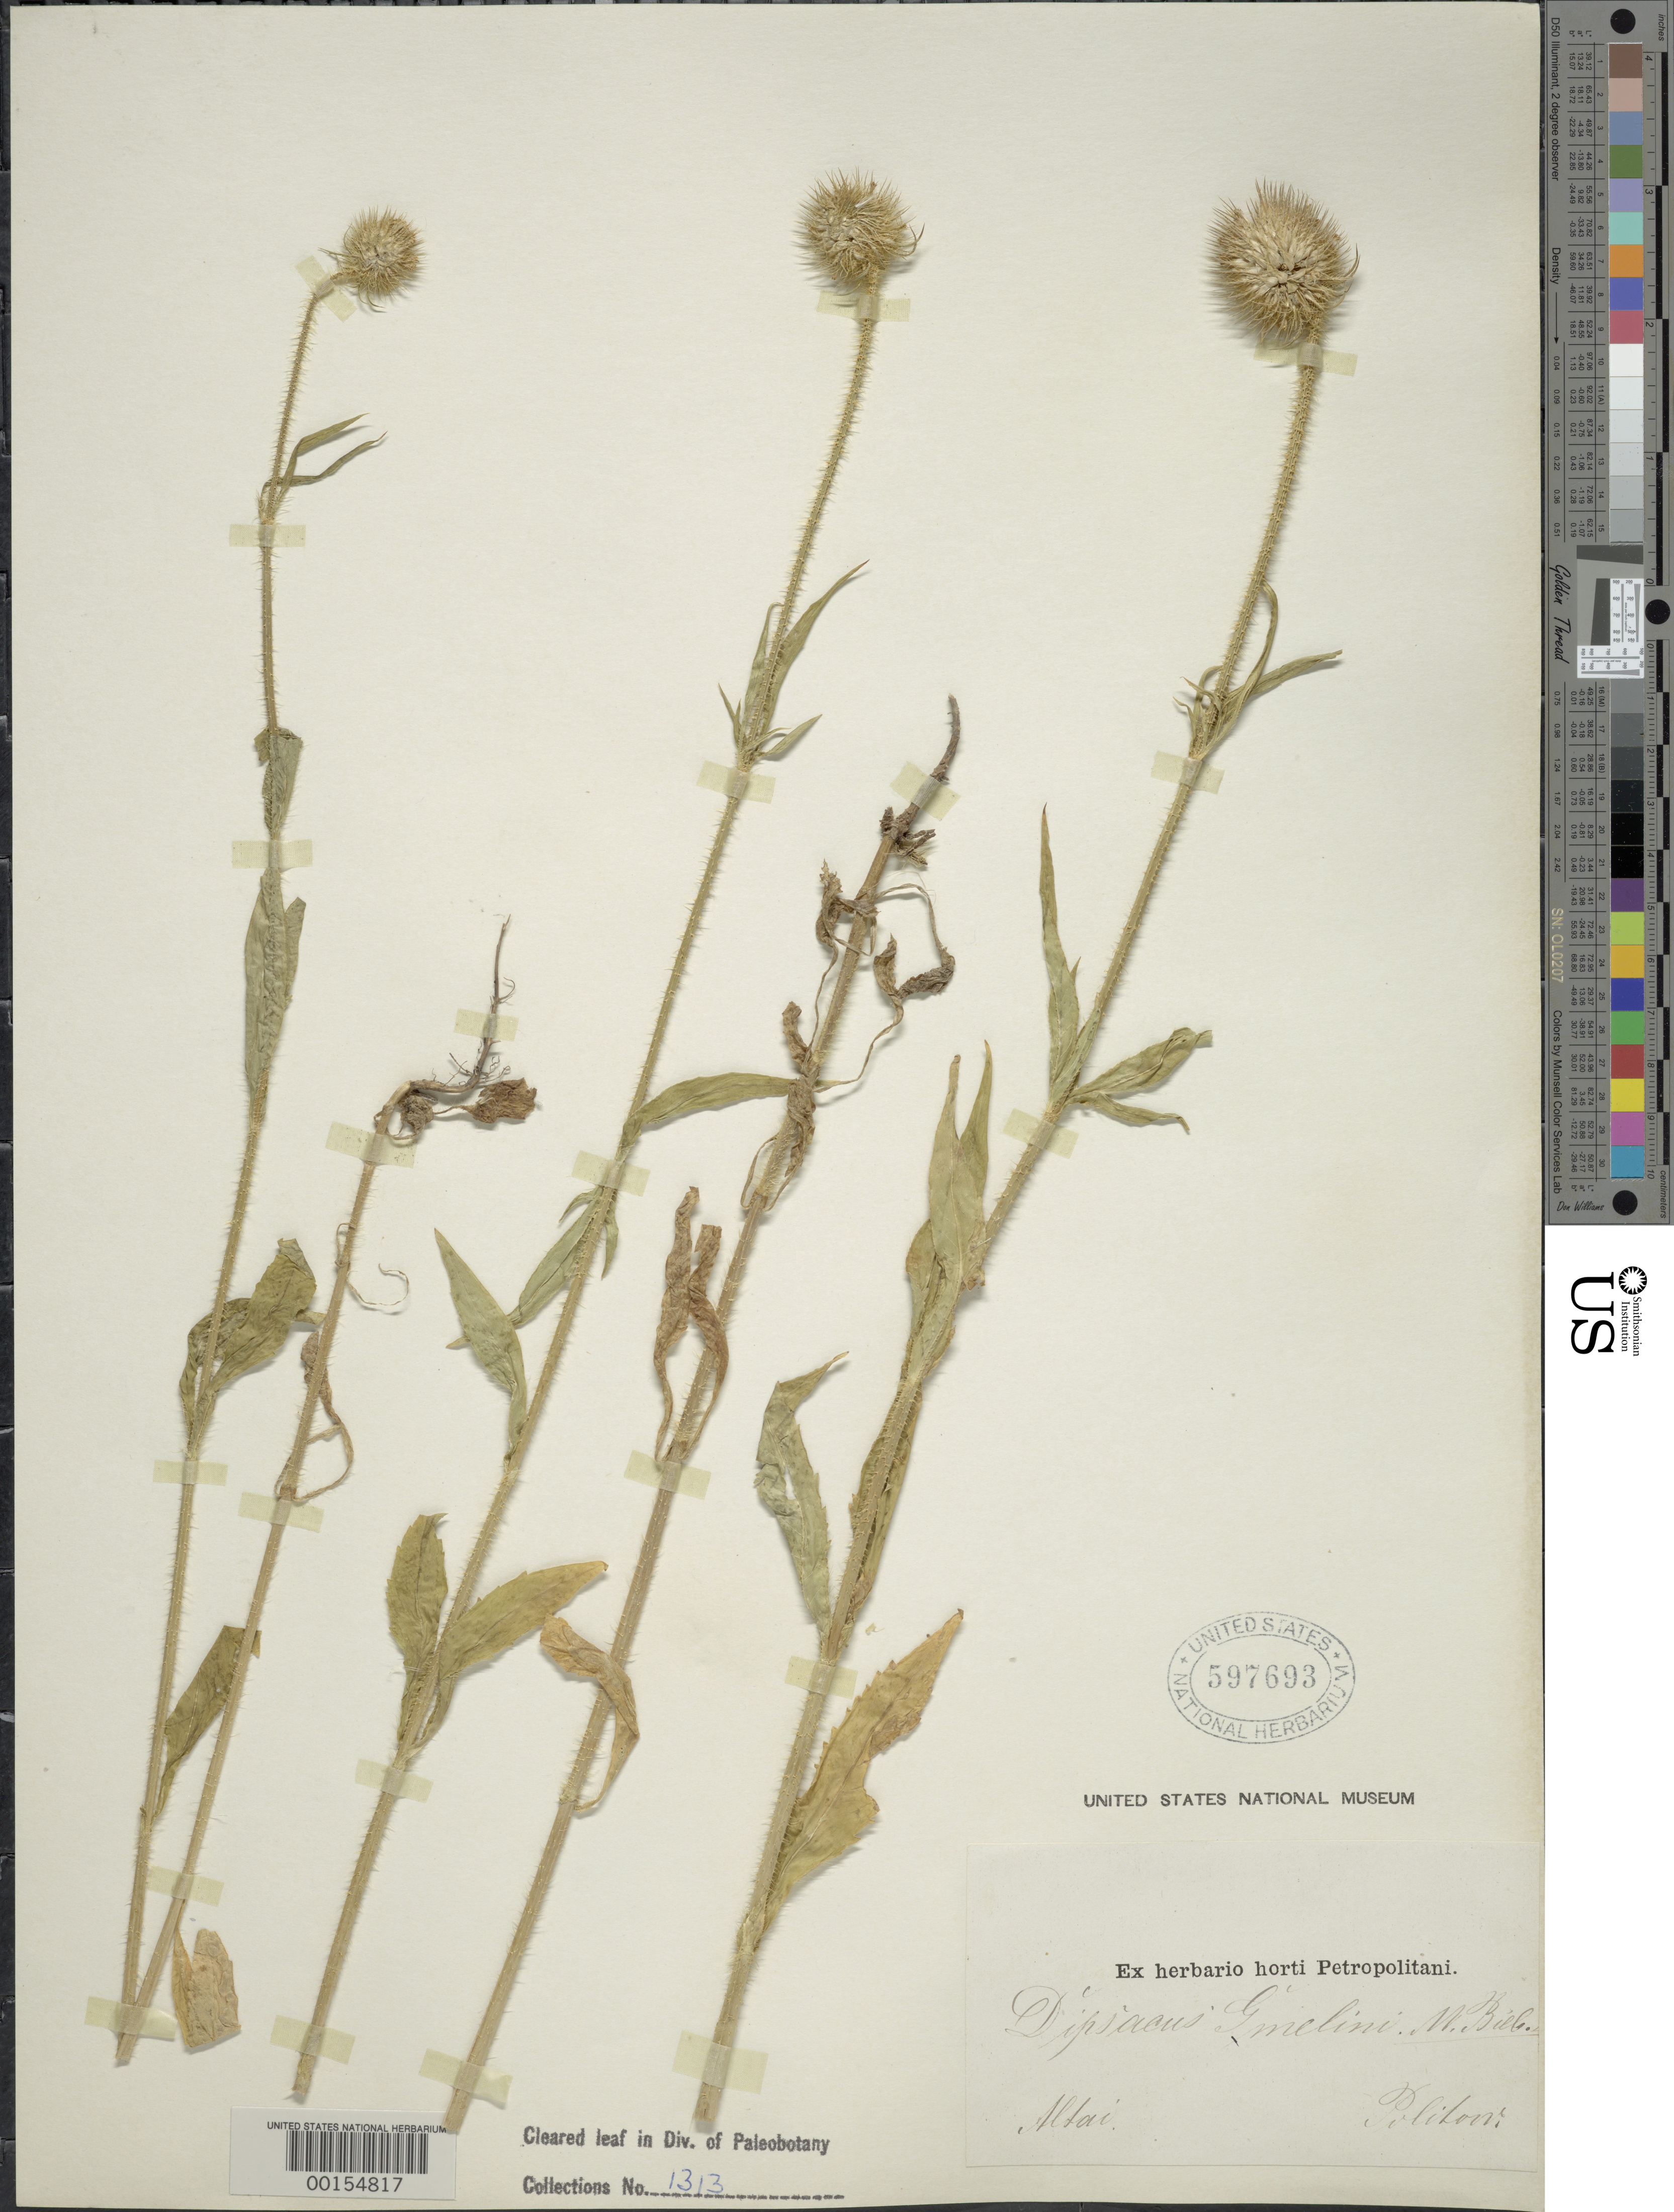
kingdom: Plantae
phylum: Tracheophyta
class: Magnoliopsida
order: Dipsacales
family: Caprifoliaceae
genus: Dipsacus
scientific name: Dipsacus gmelinii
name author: M. Bieb.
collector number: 1313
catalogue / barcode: US 597693